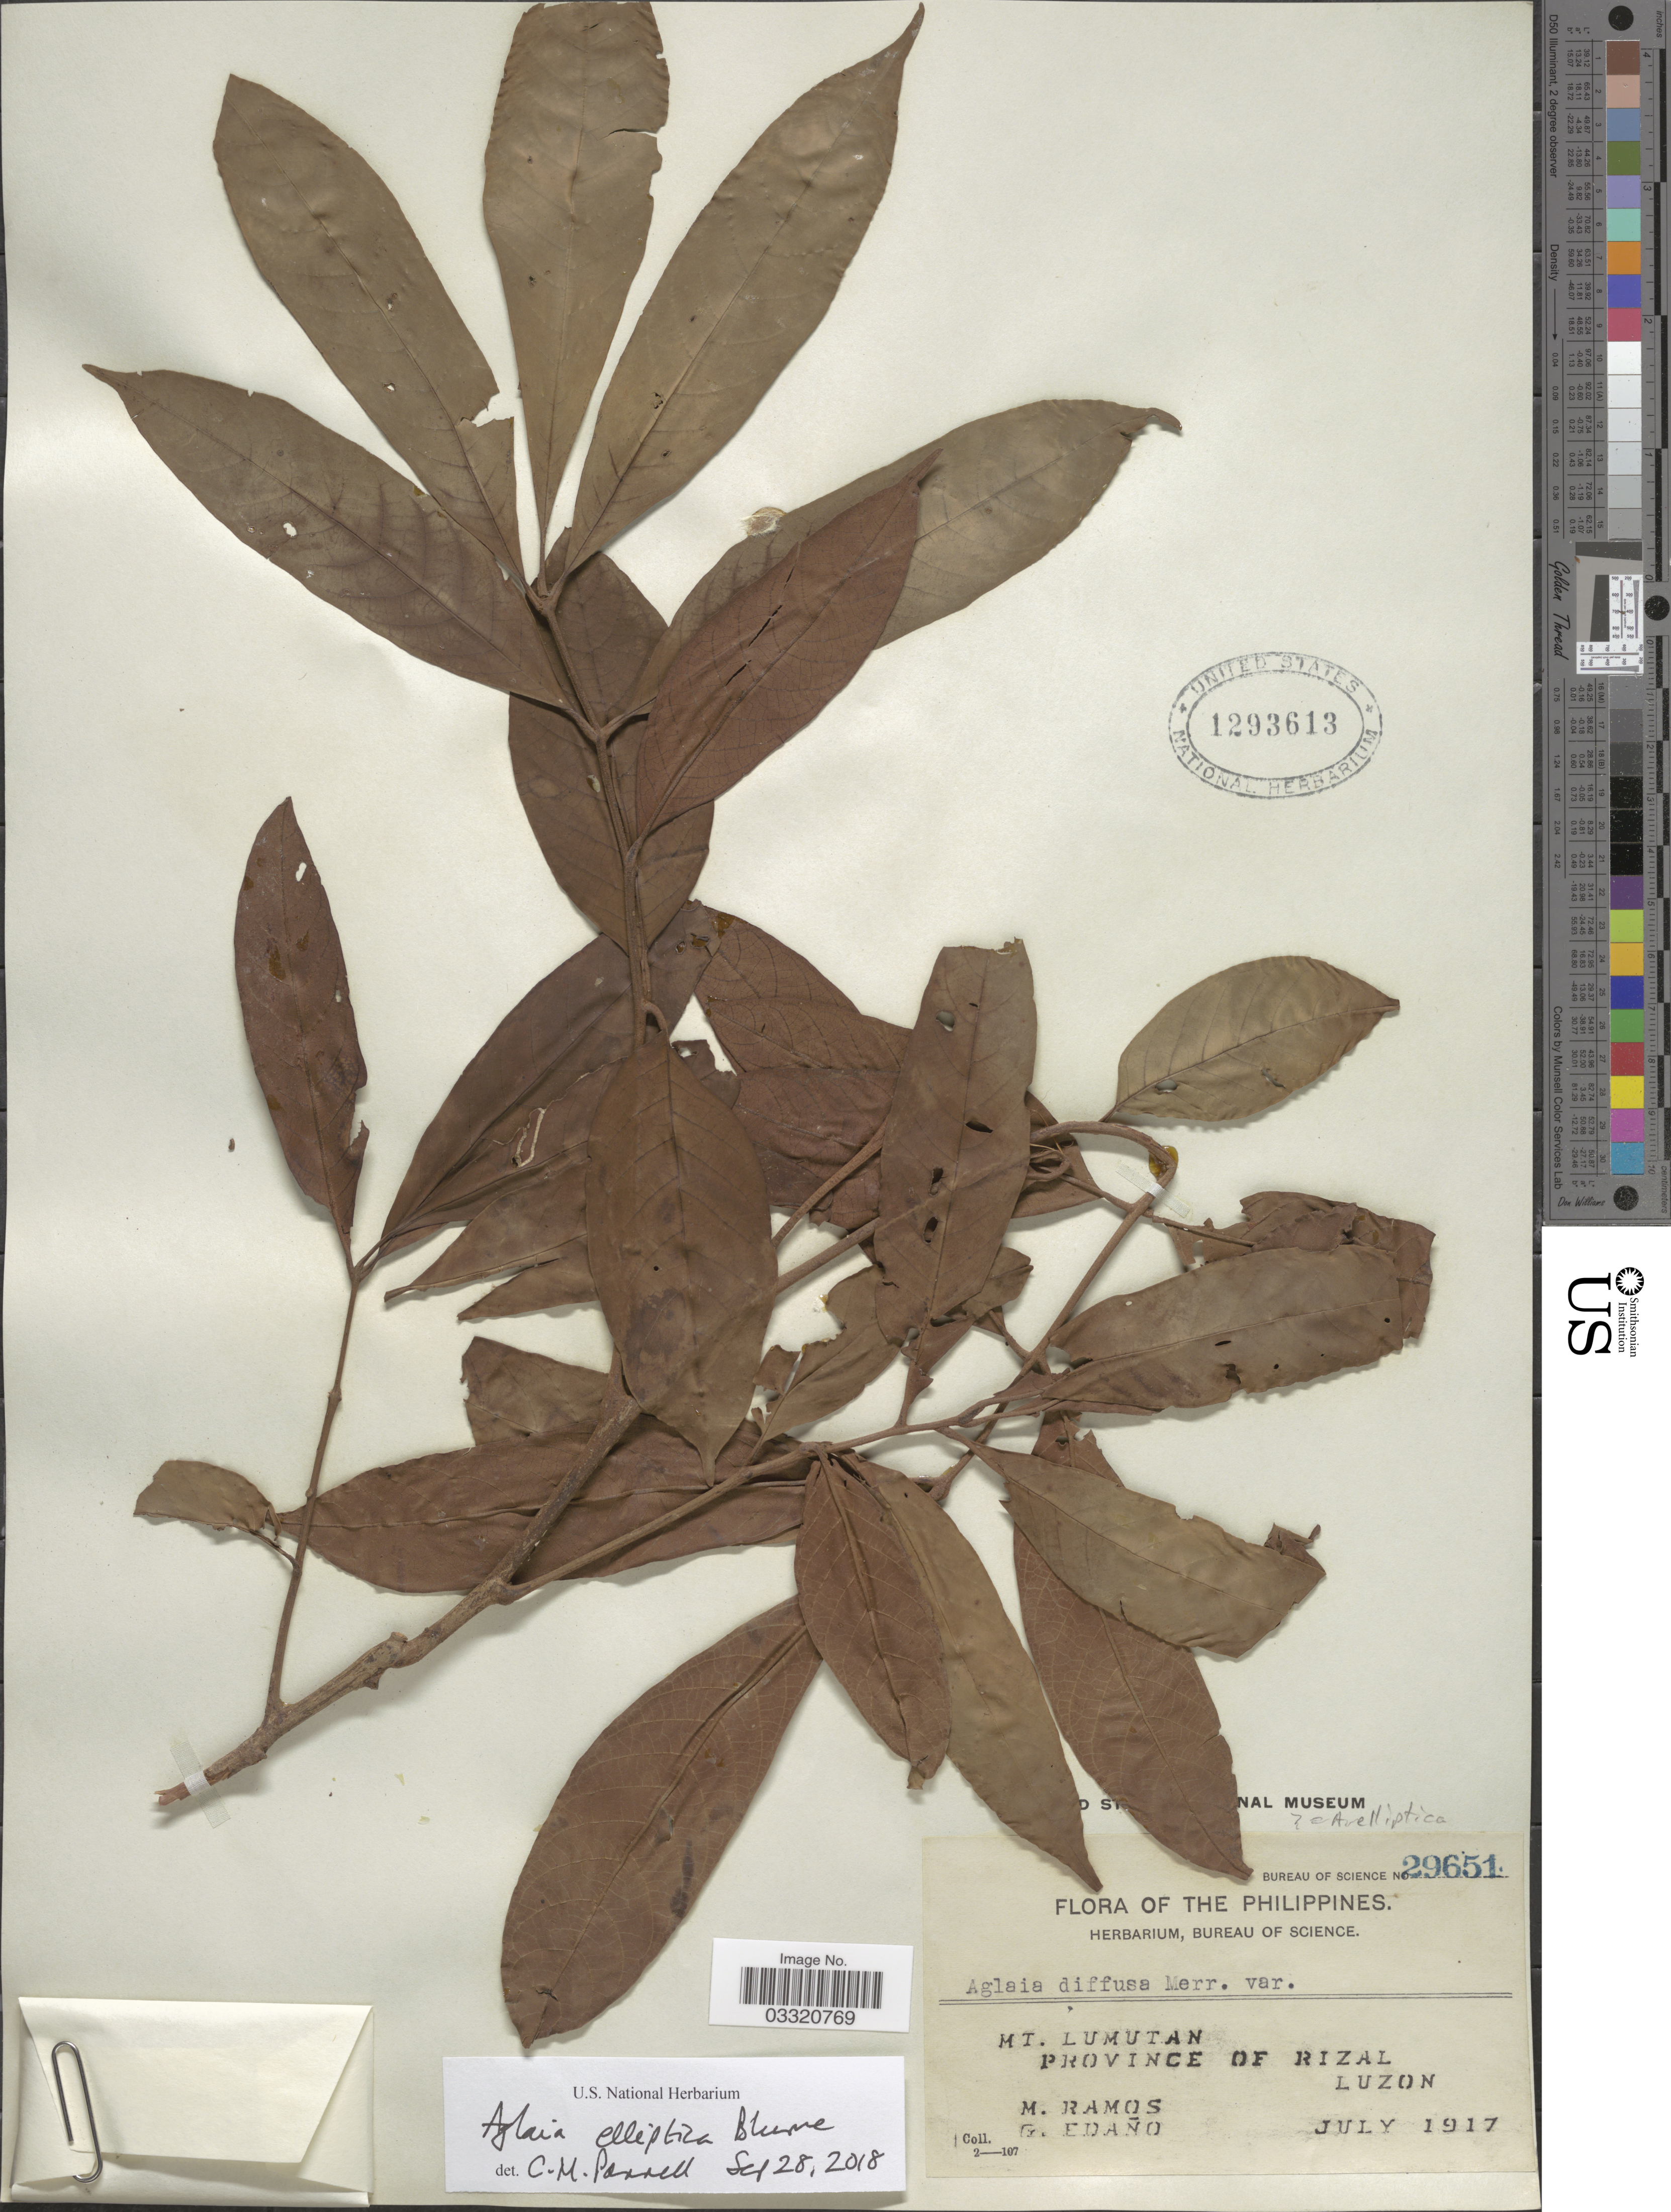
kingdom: Plantae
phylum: Tracheophyta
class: Magnoliopsida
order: Sapindales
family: Meliaceae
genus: Aglaia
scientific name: Aglaia elliptica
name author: Blume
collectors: M. Ramos & G. Edaño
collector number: Bureau of Science 29651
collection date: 1917-07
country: Philippines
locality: Mt. Lumutan, Province of Rizal, Luzon.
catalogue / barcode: US 1293613